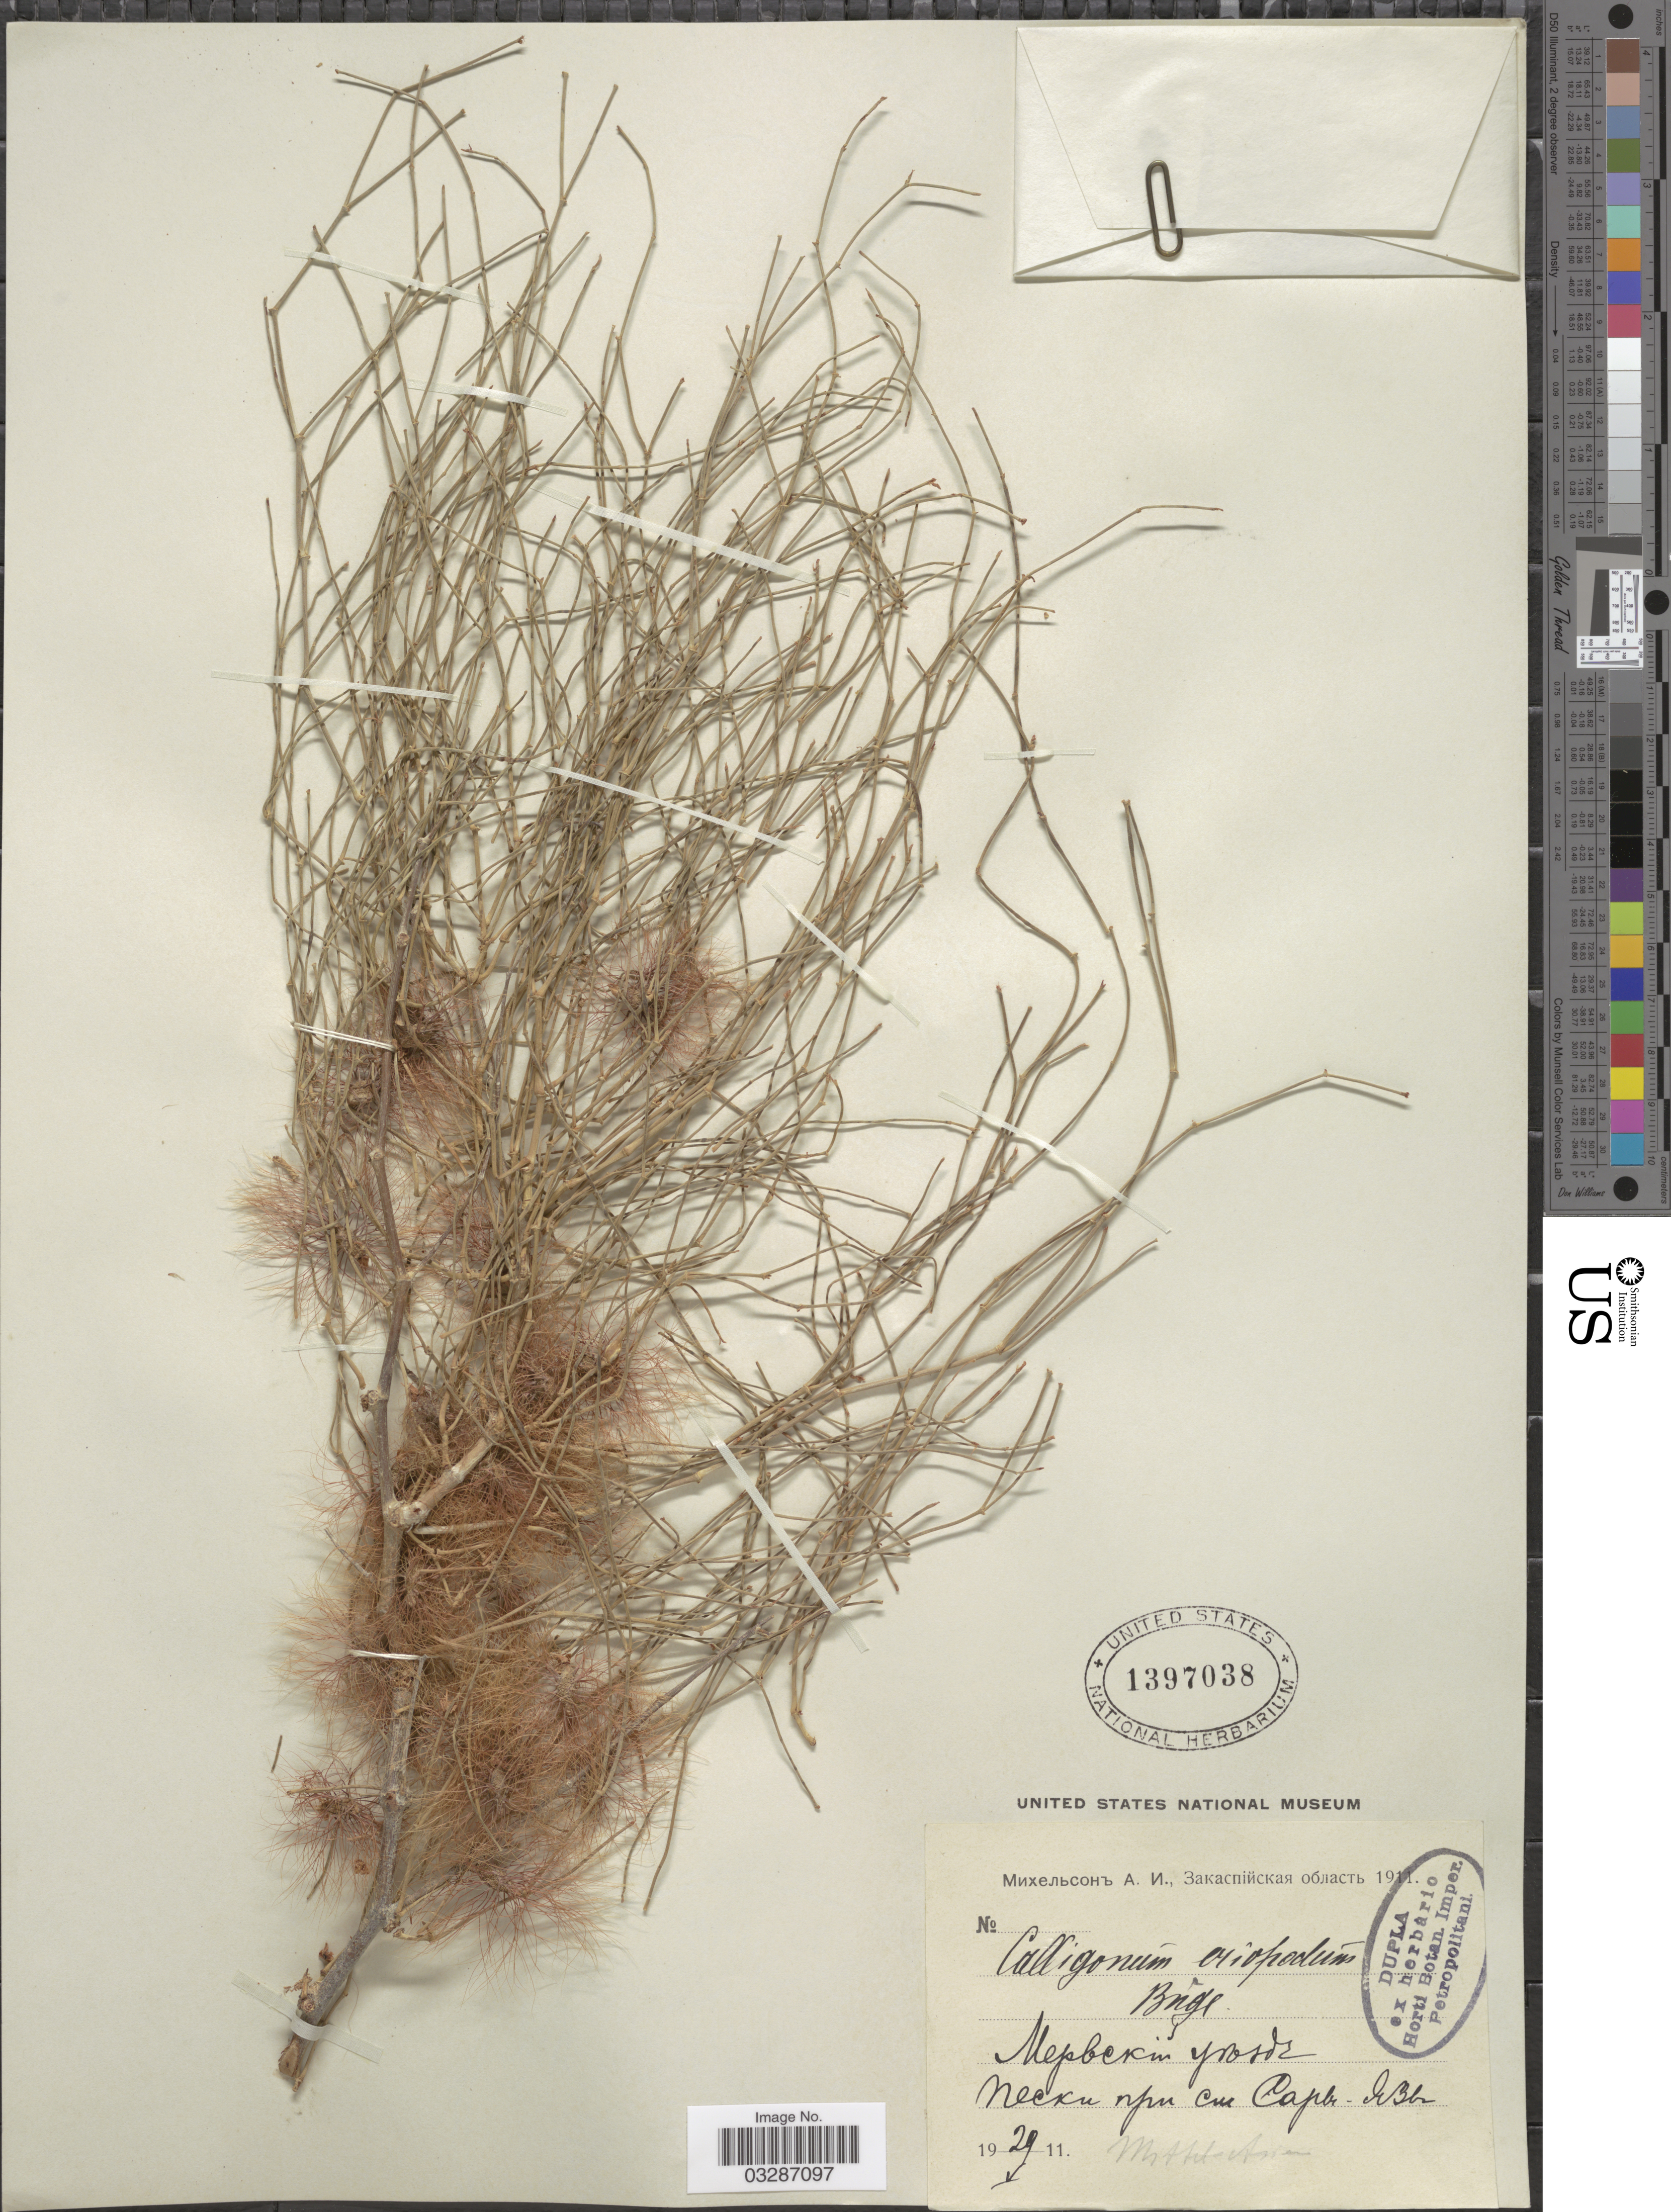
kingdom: Plantae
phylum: Tracheophyta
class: Magnoliopsida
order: Caryophyllales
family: Polygonaceae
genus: Calligonum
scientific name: Calligonum eriopodum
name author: Bunge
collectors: A. Mikhelson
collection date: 1911-05-29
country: Turkmenistan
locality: Railroad Station Sary-Yazy.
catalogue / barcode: US 1397038